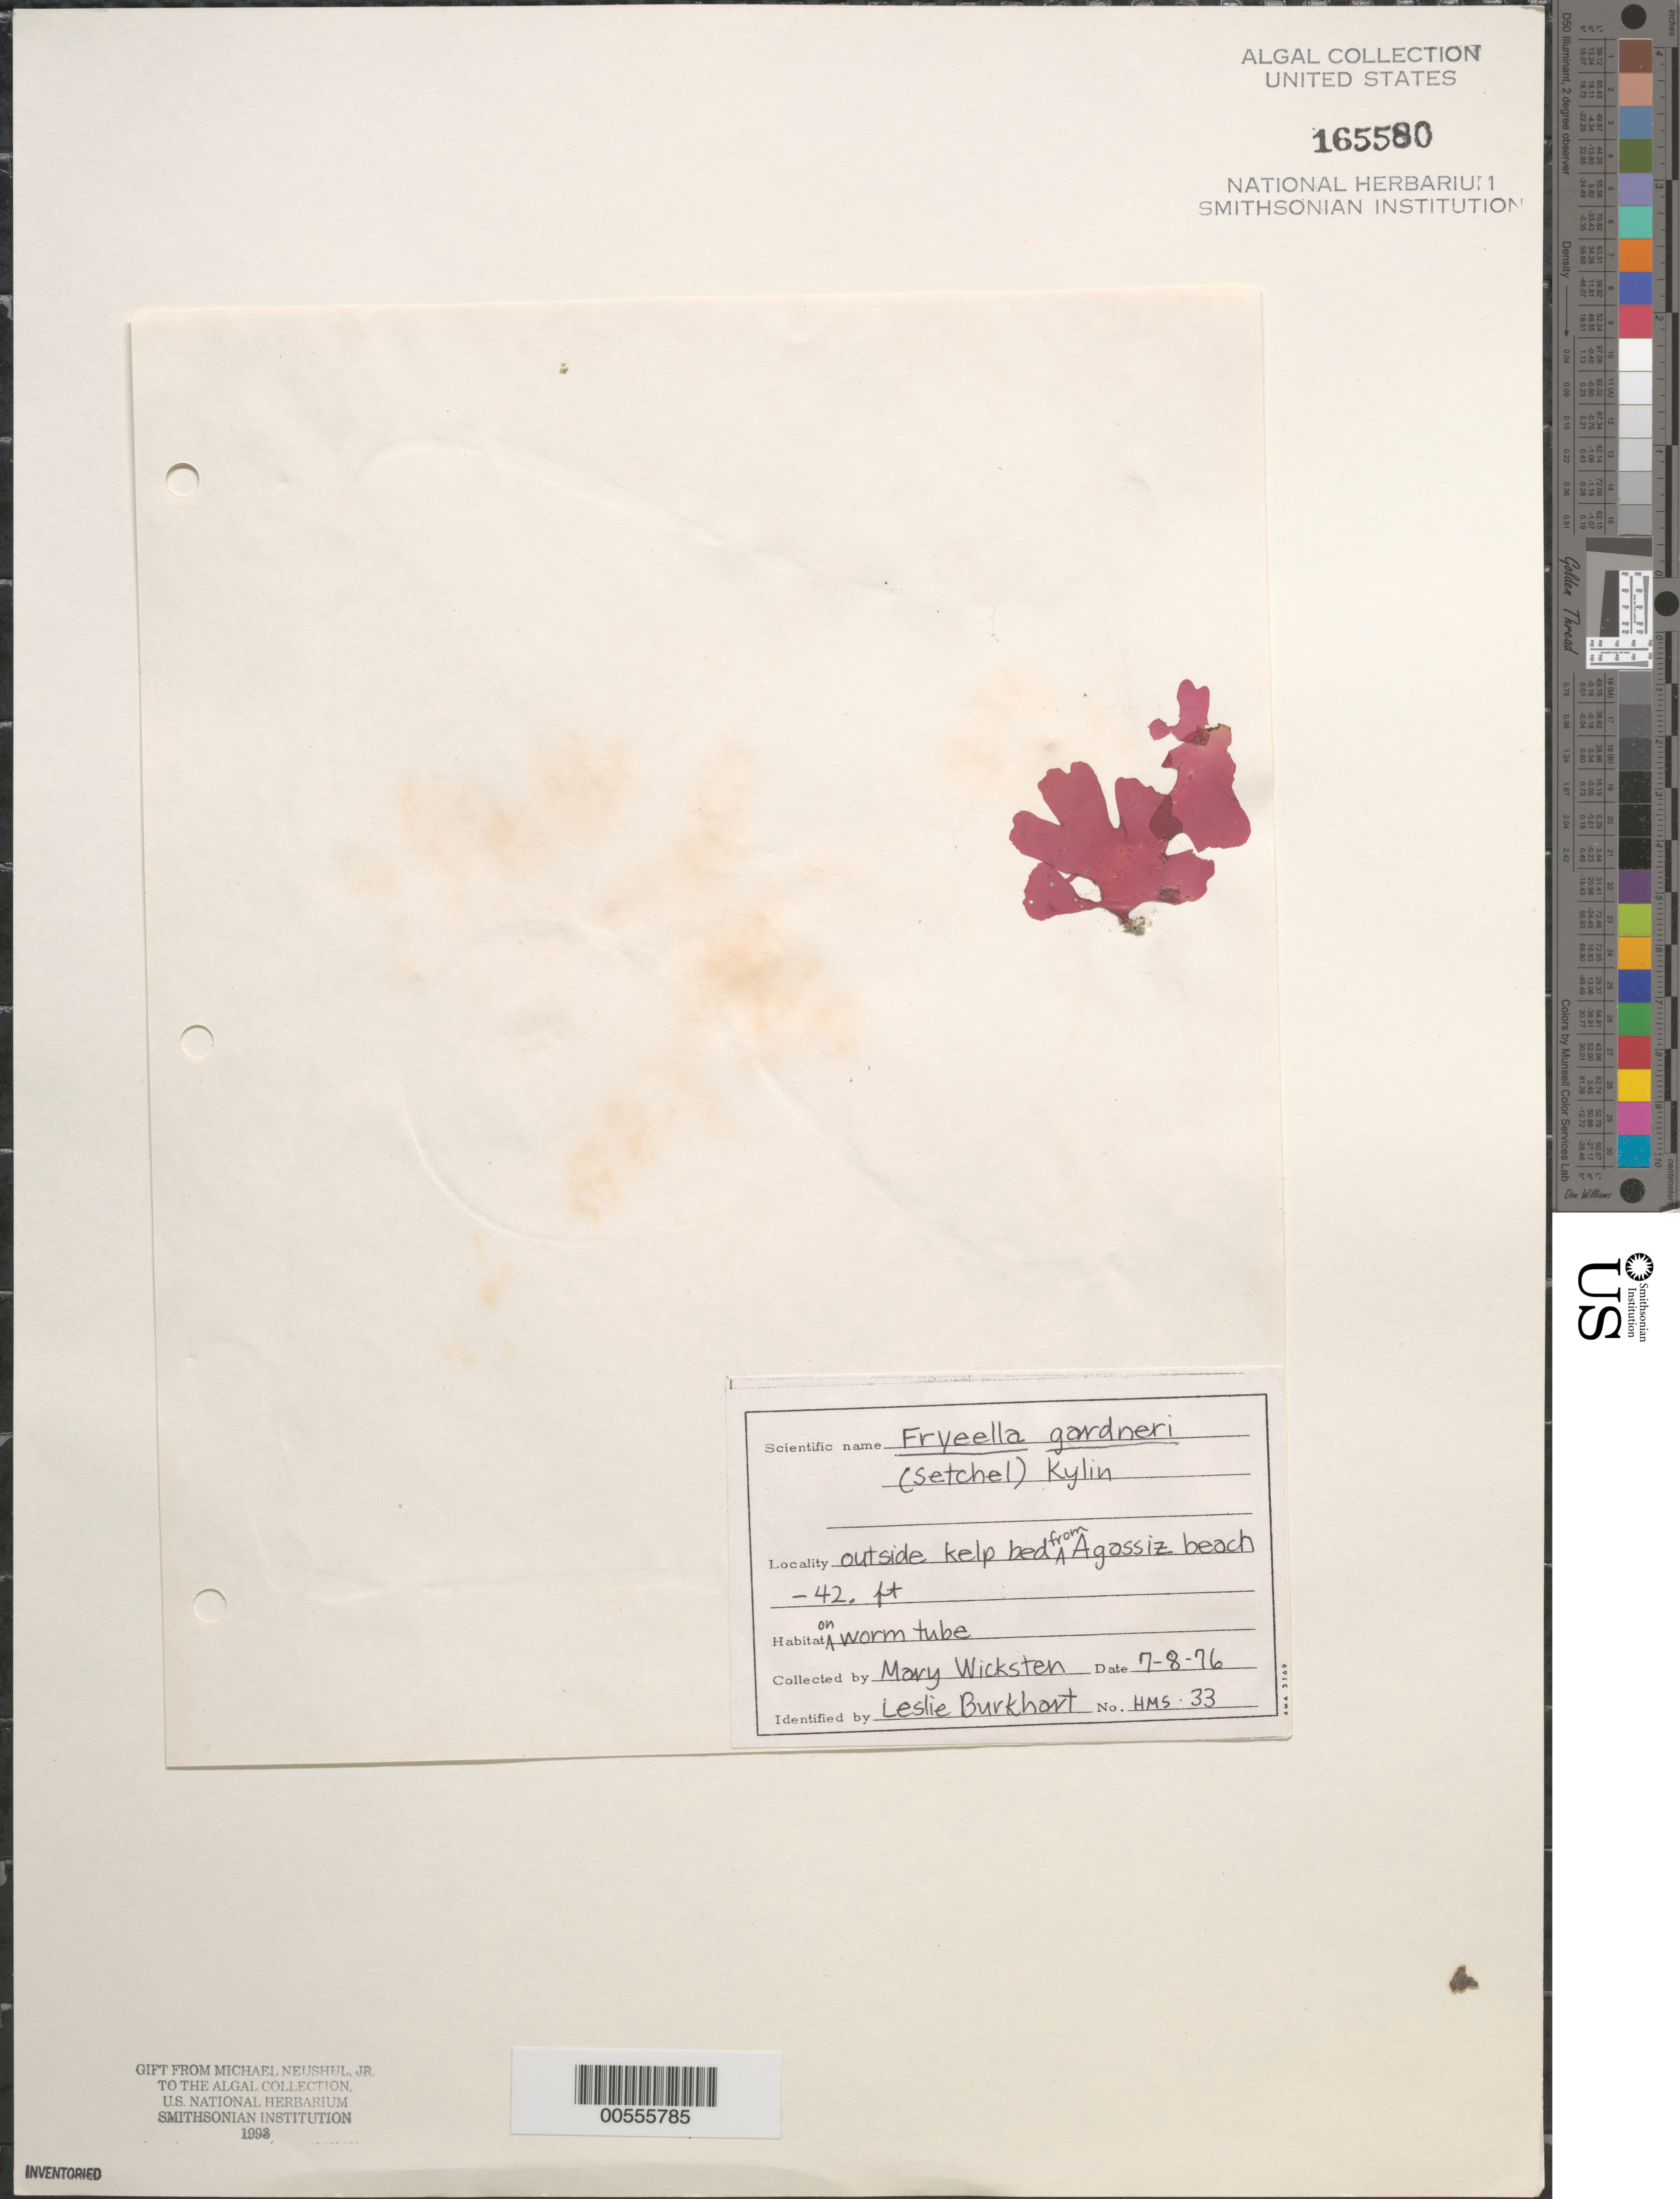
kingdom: Plantae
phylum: Rhodophyta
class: Florideophyceae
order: Rhodymeniales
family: Fryeellaceae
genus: Fryeella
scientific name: Fryeella gardneri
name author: (Setch.) Kylin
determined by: Burkhart, L.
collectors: M. Wicksten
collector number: HMS-33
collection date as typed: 08 Jul 1976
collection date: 1976-07-08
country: United States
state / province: California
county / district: Monterey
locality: Agassiz Beach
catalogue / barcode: US 165580